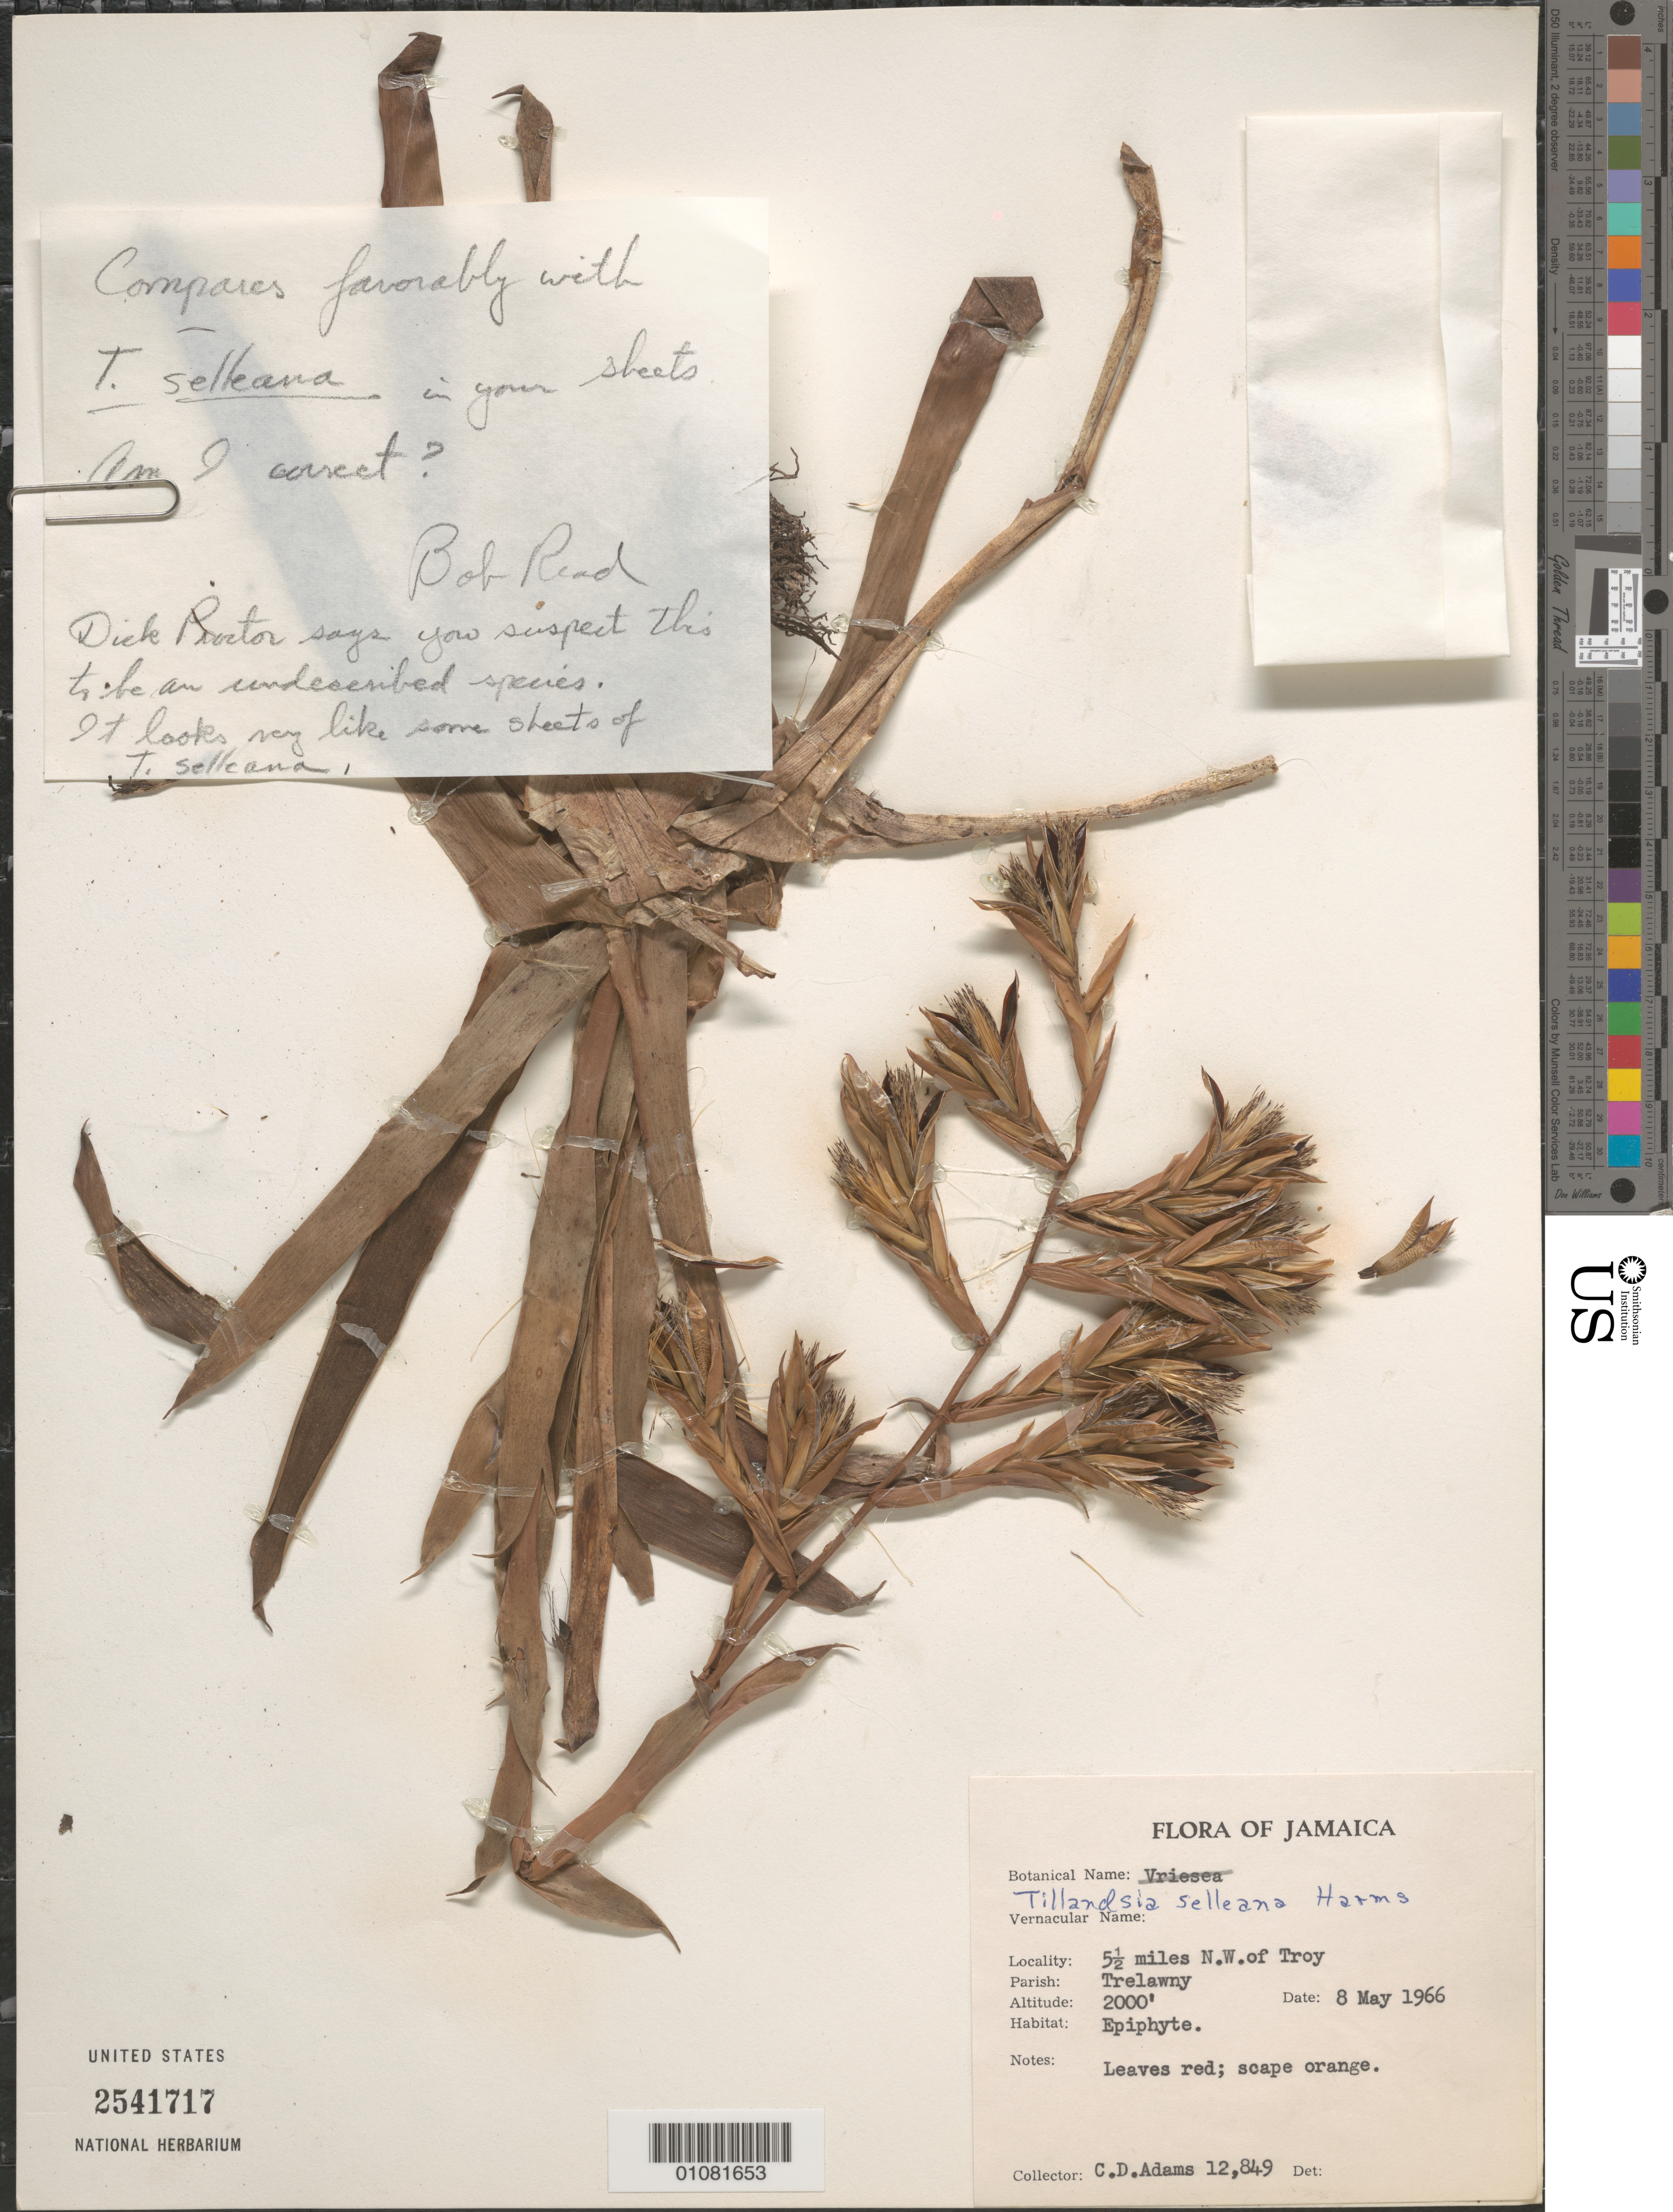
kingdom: Plantae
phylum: Tracheophyta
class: Liliopsida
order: Poales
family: Bromeliaceae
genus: Tillandsia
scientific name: Tillandsia selleana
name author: Harms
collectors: C. D. Adams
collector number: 12849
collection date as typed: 08 May 1966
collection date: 1966-05-08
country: Jamaica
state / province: Trelawny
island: Jamaica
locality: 5.5 miles NW of Troy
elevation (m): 610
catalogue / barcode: US 2541717